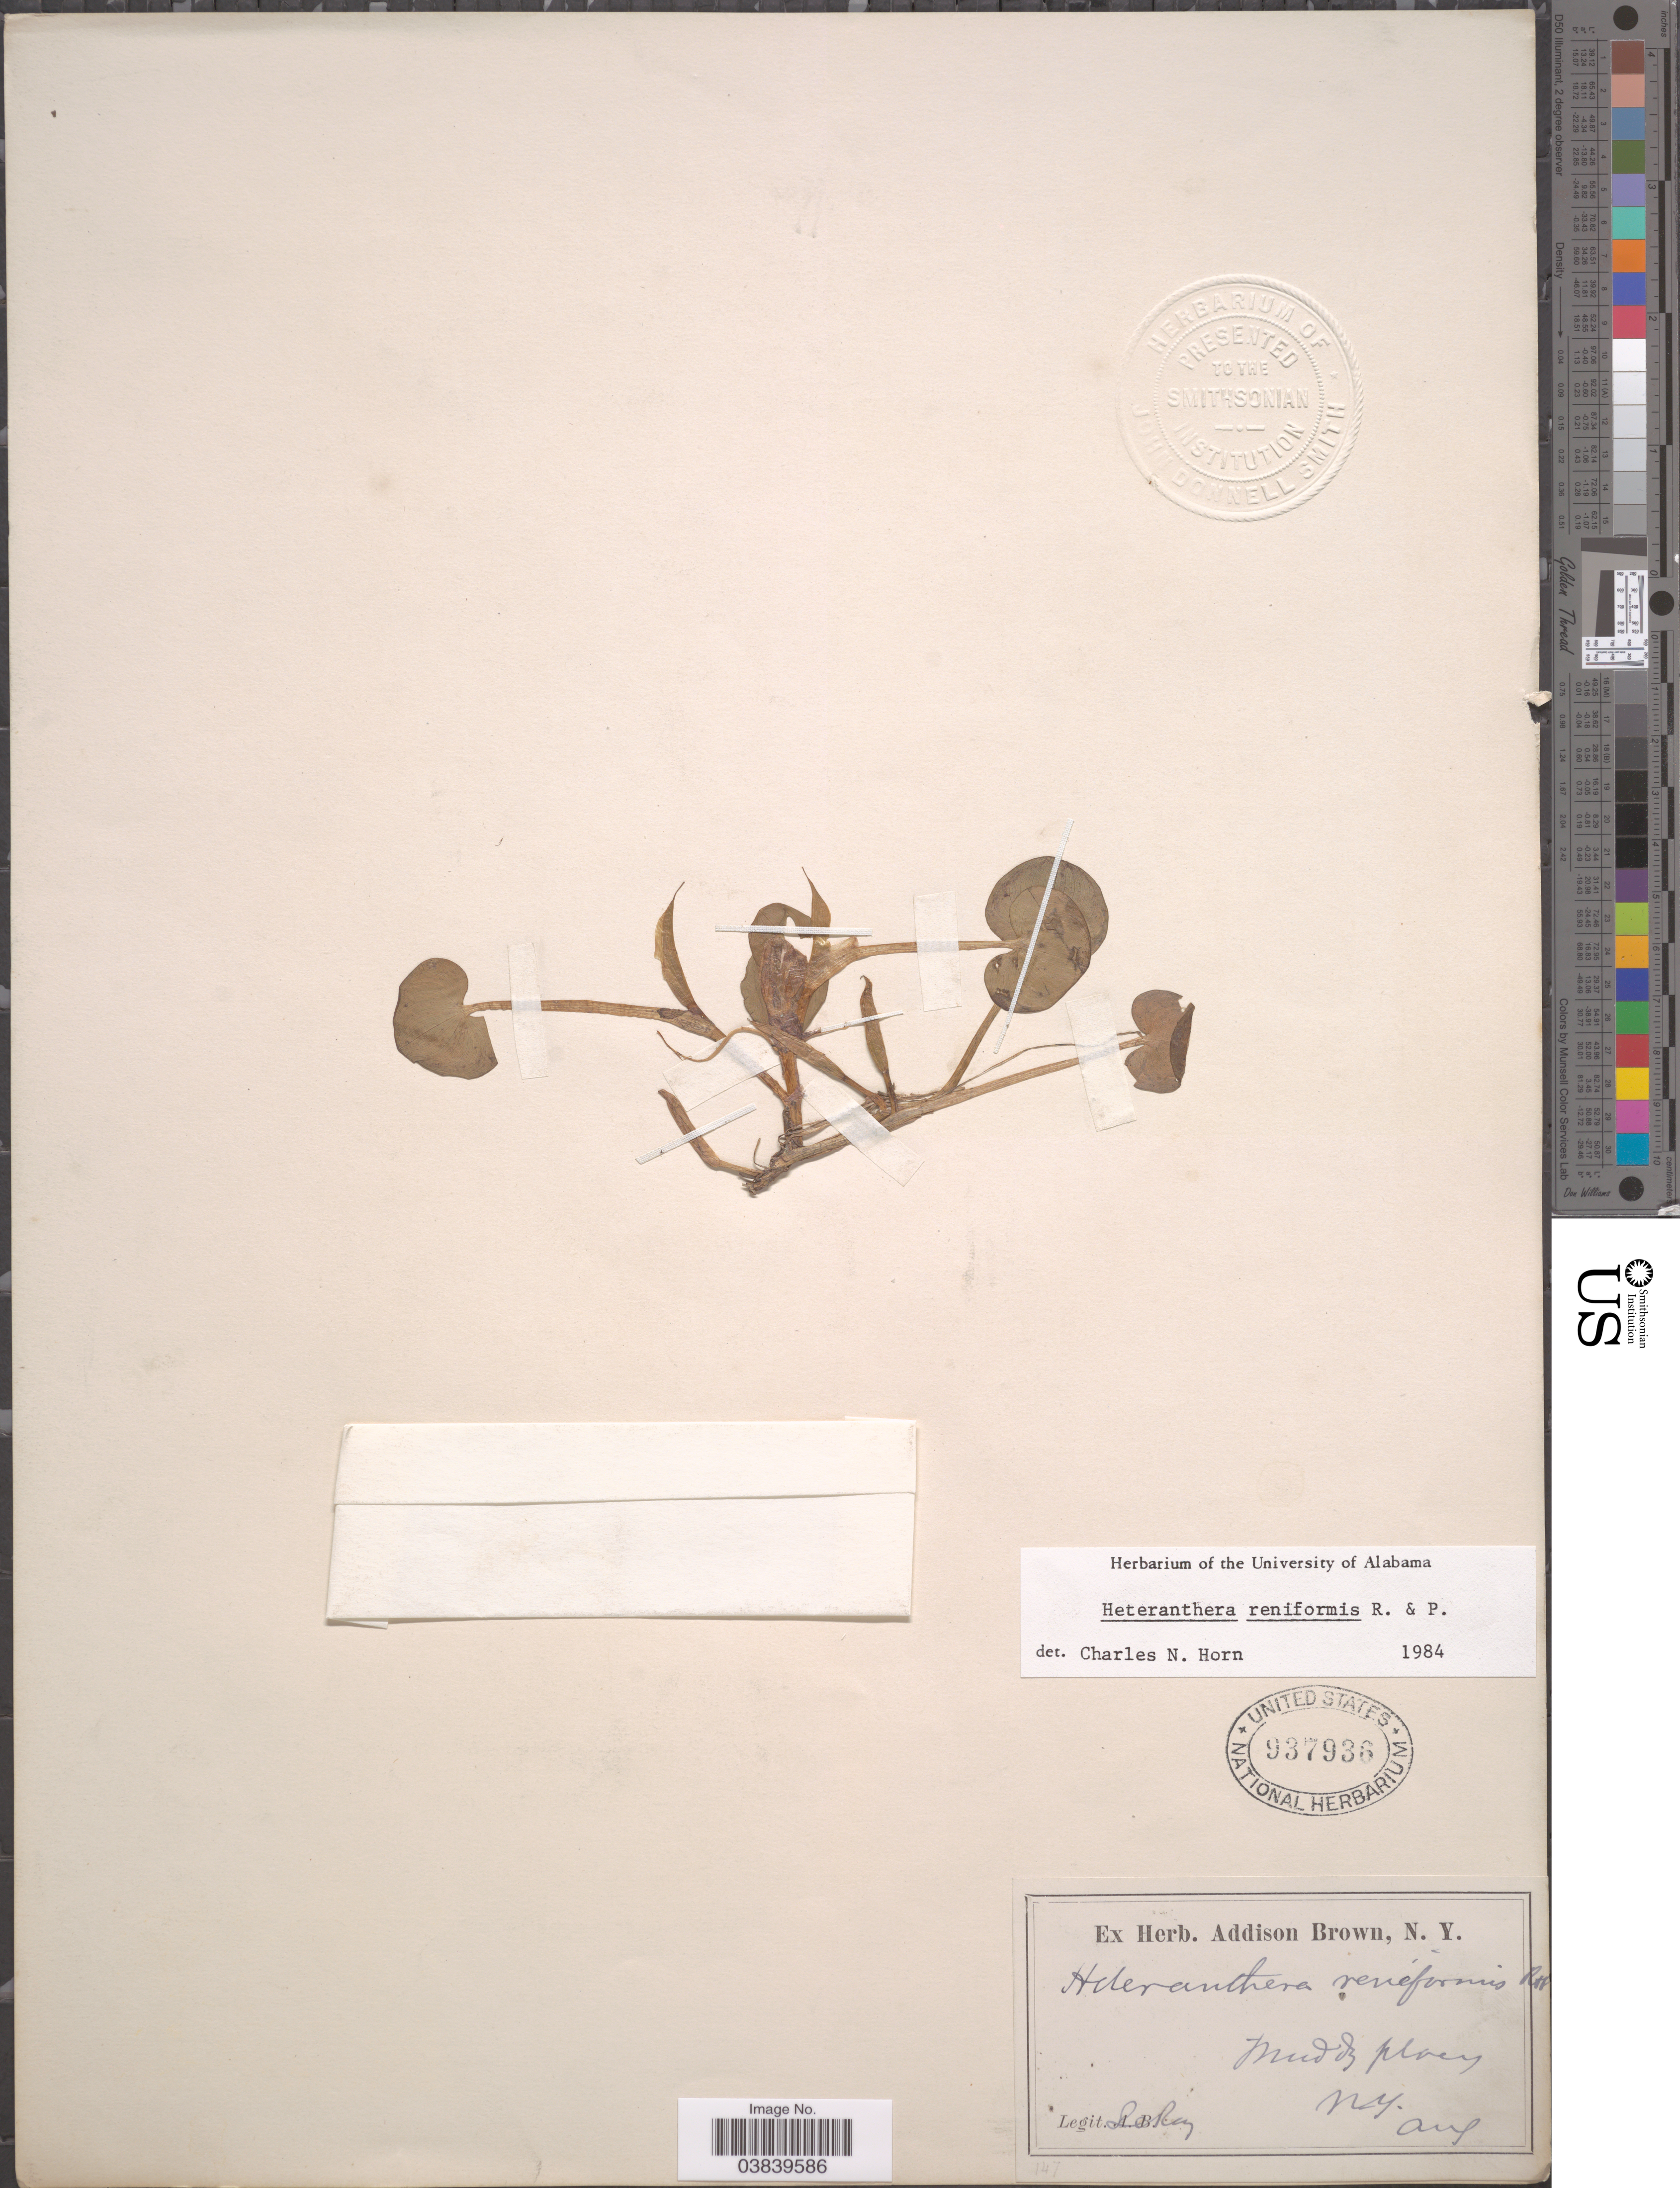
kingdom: Plantae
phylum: Tracheophyta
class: Liliopsida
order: Commelinales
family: Pontederiaceae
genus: Heteranthera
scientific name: Heteranthera reniformis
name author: Ruiz & Pav.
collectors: LeRoy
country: United States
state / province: New York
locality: Muddy places.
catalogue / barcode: US 937936